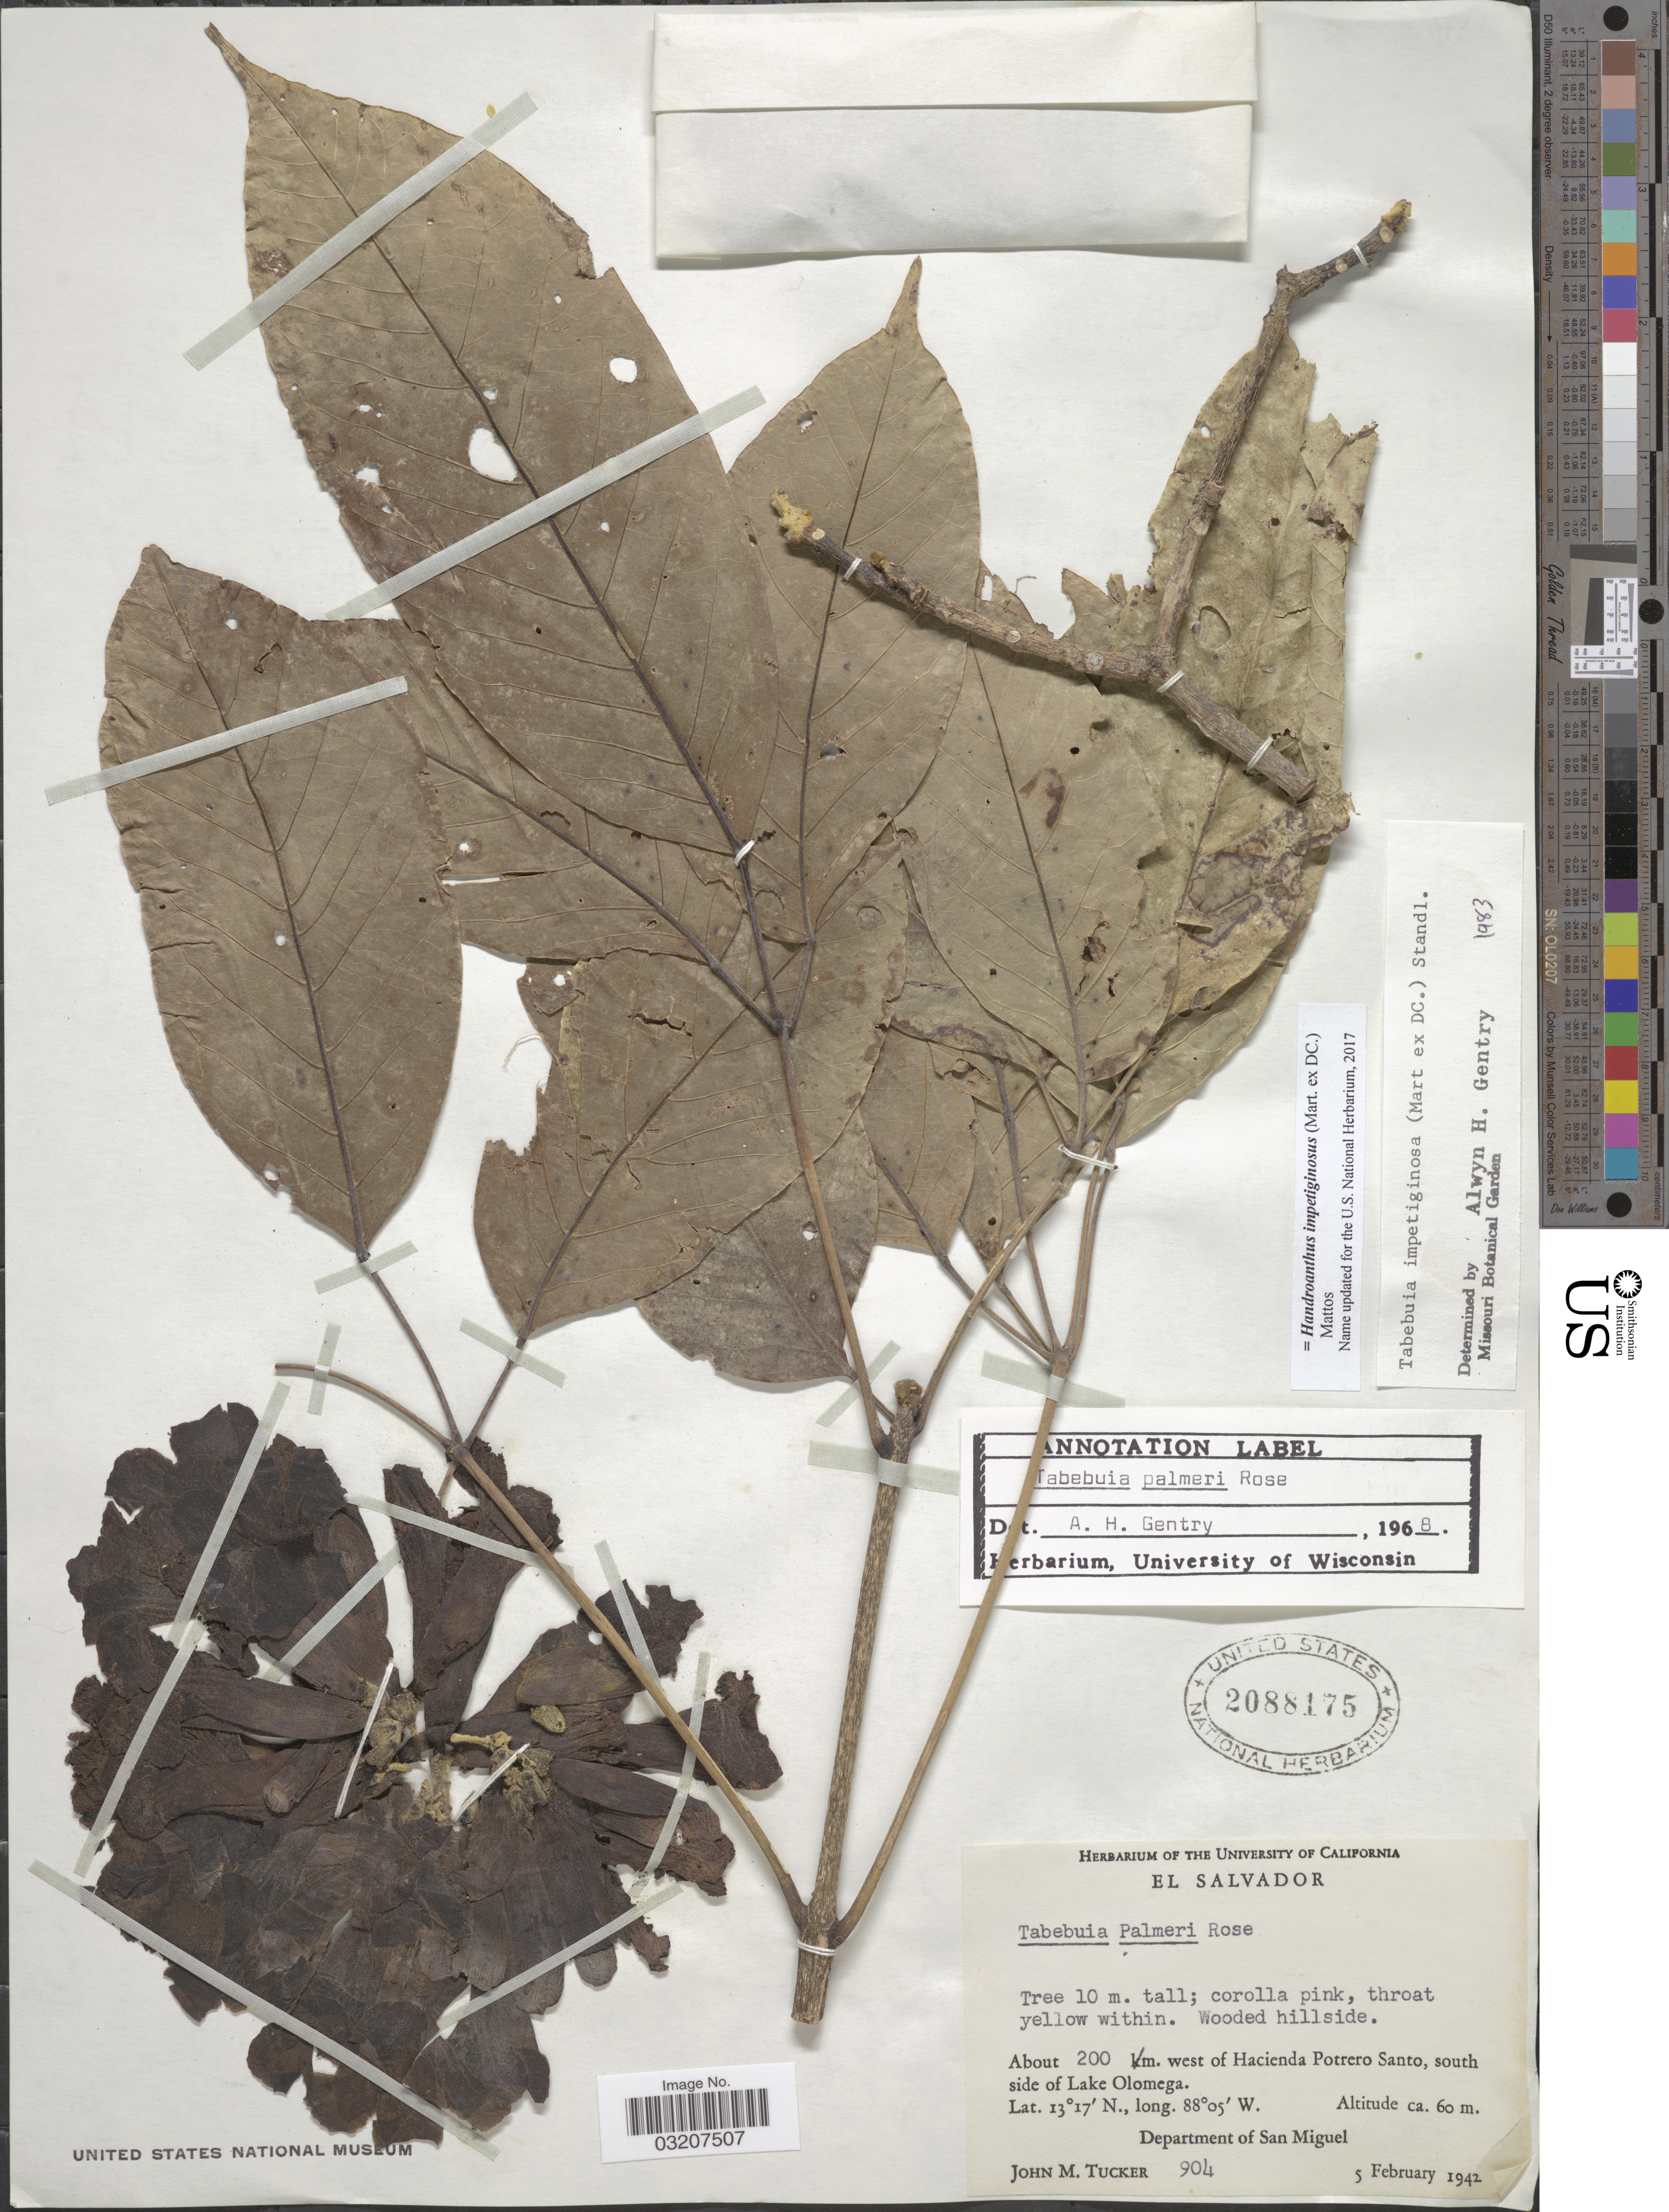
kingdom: Plantae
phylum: Tracheophyta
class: Magnoliopsida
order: Lamiales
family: Bignoniaceae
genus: Handroanthus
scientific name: Handroanthus impetiginosus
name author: (Mart. ex DC.) Mattos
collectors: J. M. Tucker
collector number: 904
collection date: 1942-02-05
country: El Salvador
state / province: San Miguel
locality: About 200 m. west of Hacienda Potrero Santo, south side of Lake Olomega. Department of San Miguel.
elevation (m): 60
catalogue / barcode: US 2088175